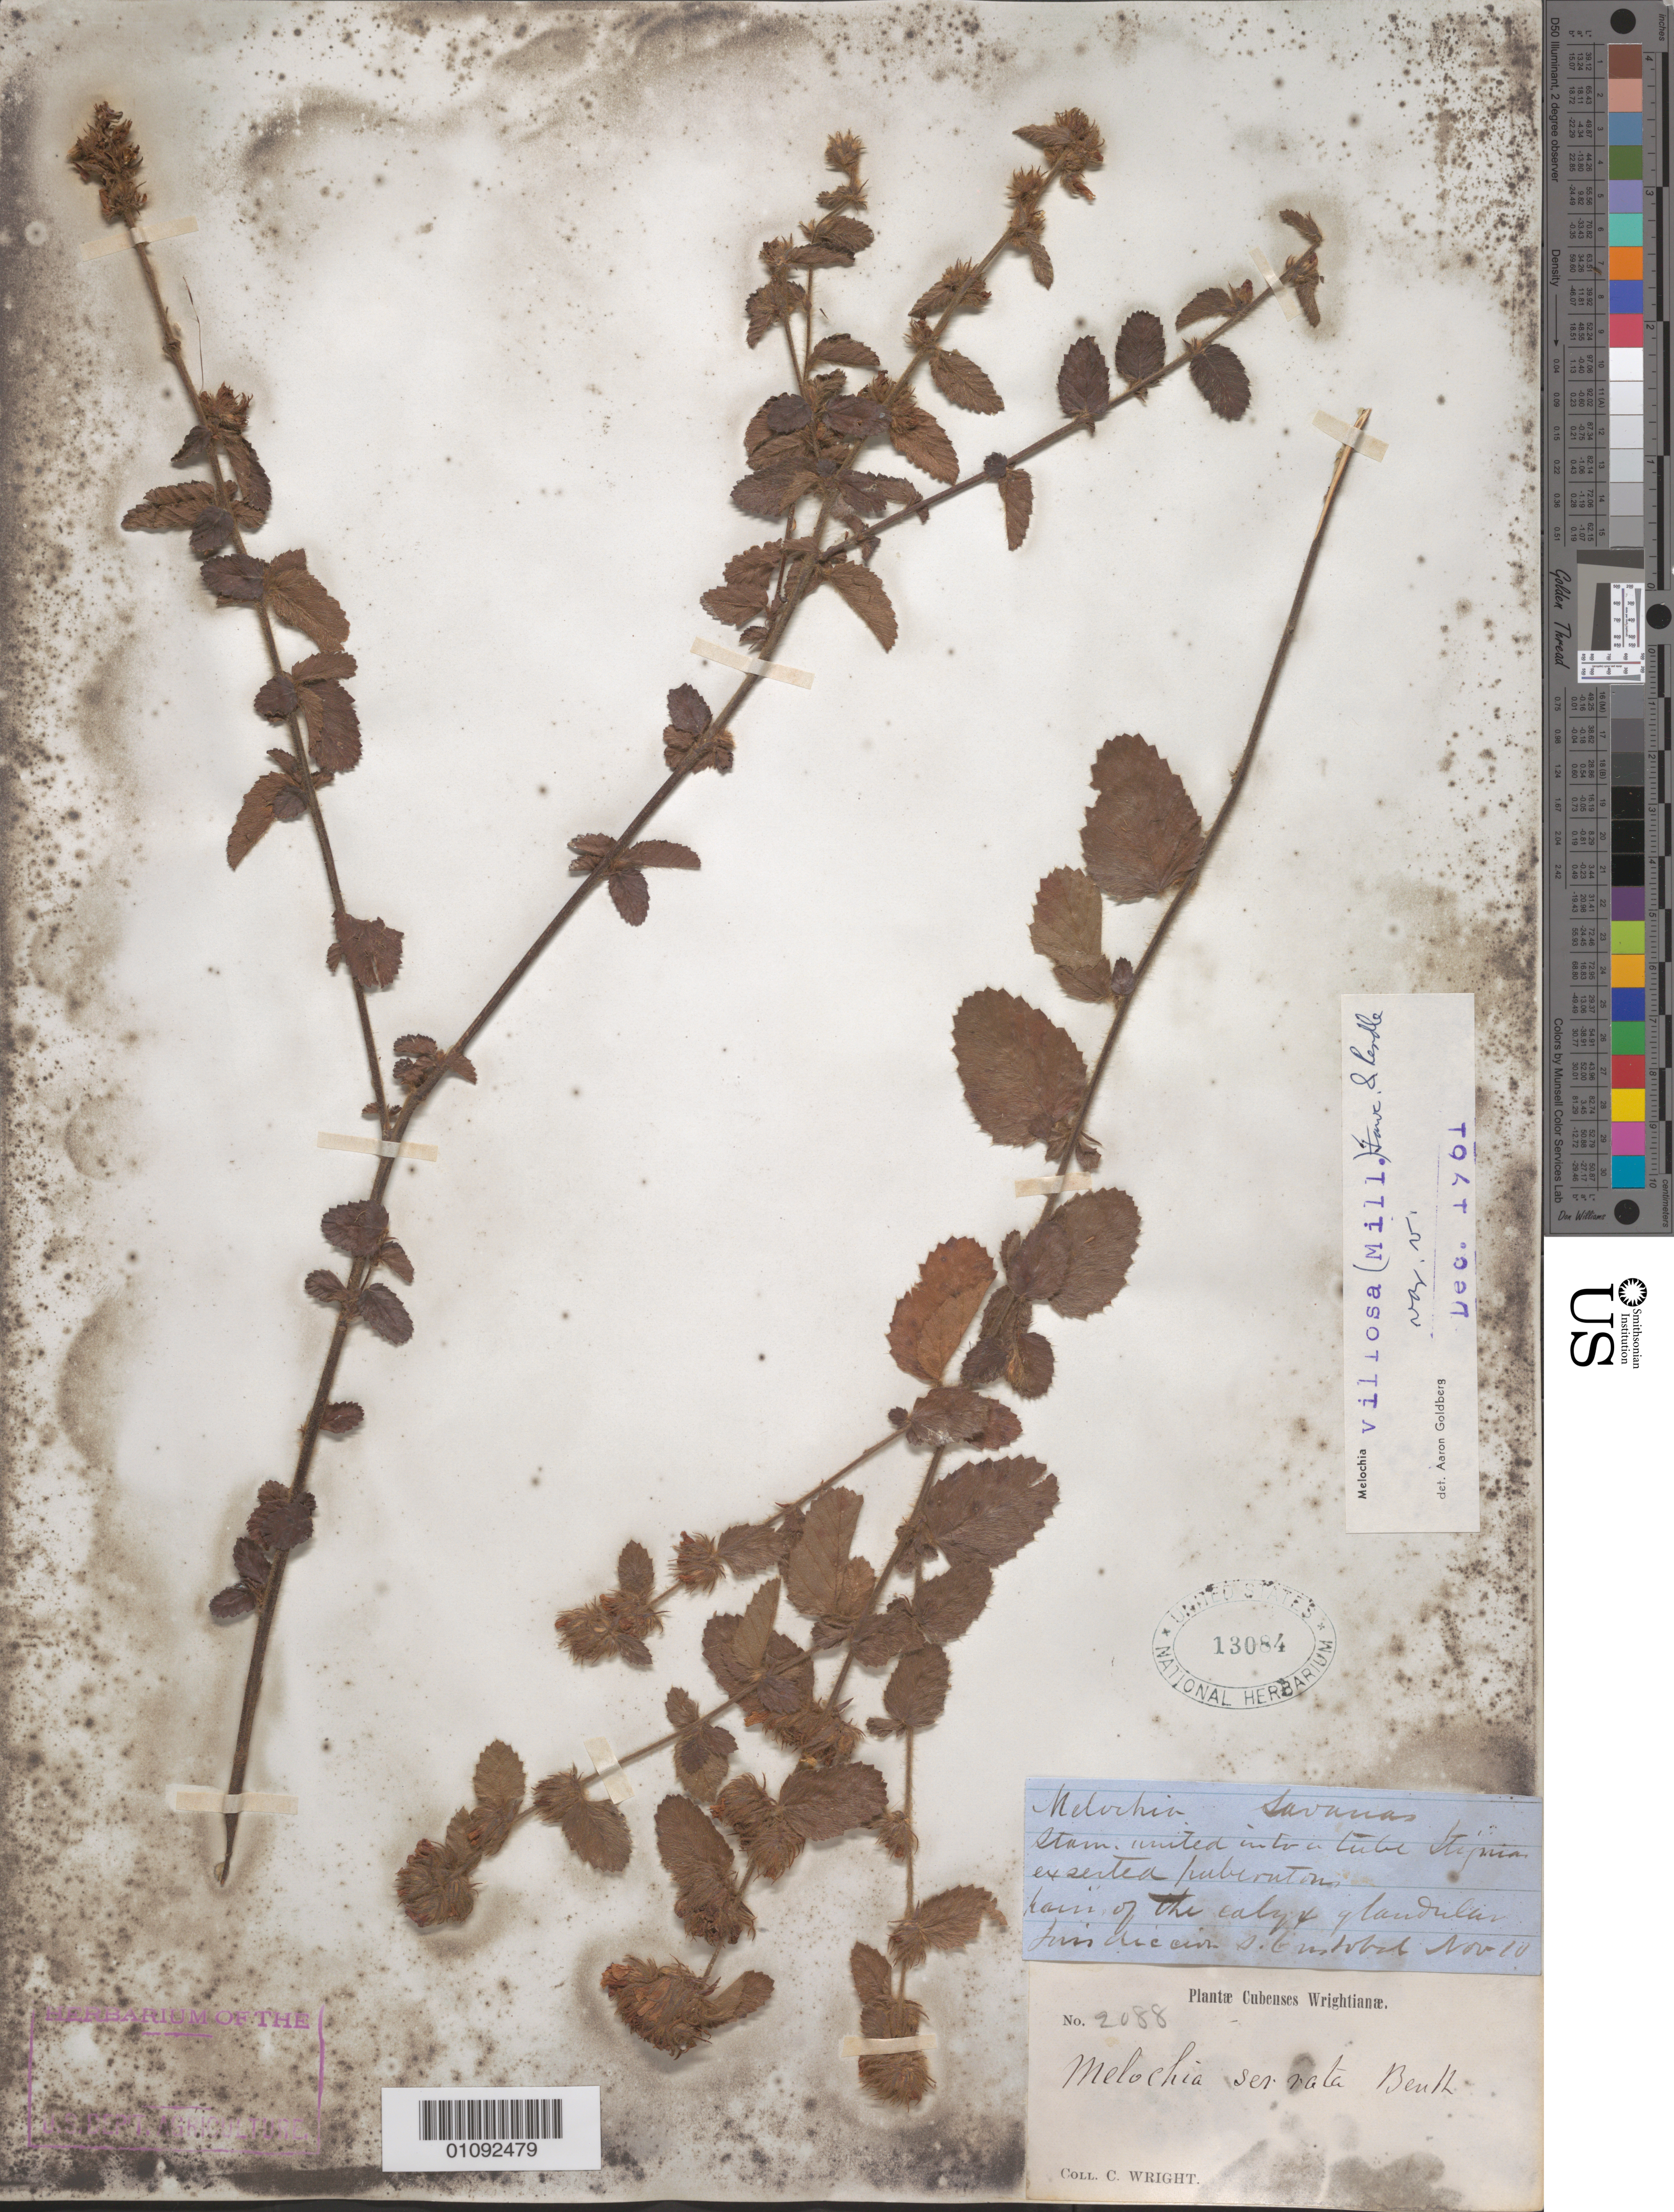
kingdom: Plantae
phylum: Tracheophyta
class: Magnoliopsida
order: Malvales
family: Malvaceae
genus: Melochia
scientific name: Melochia spicata var. spicata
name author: (L.) Fryxell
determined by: Dorr, L. J., (BOT), Smithsonian Institution - National Museum of Natural History (UNITED STATES)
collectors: C. Wright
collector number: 2088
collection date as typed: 1800 to 1899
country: Cuba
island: Cuba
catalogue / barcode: US 13084